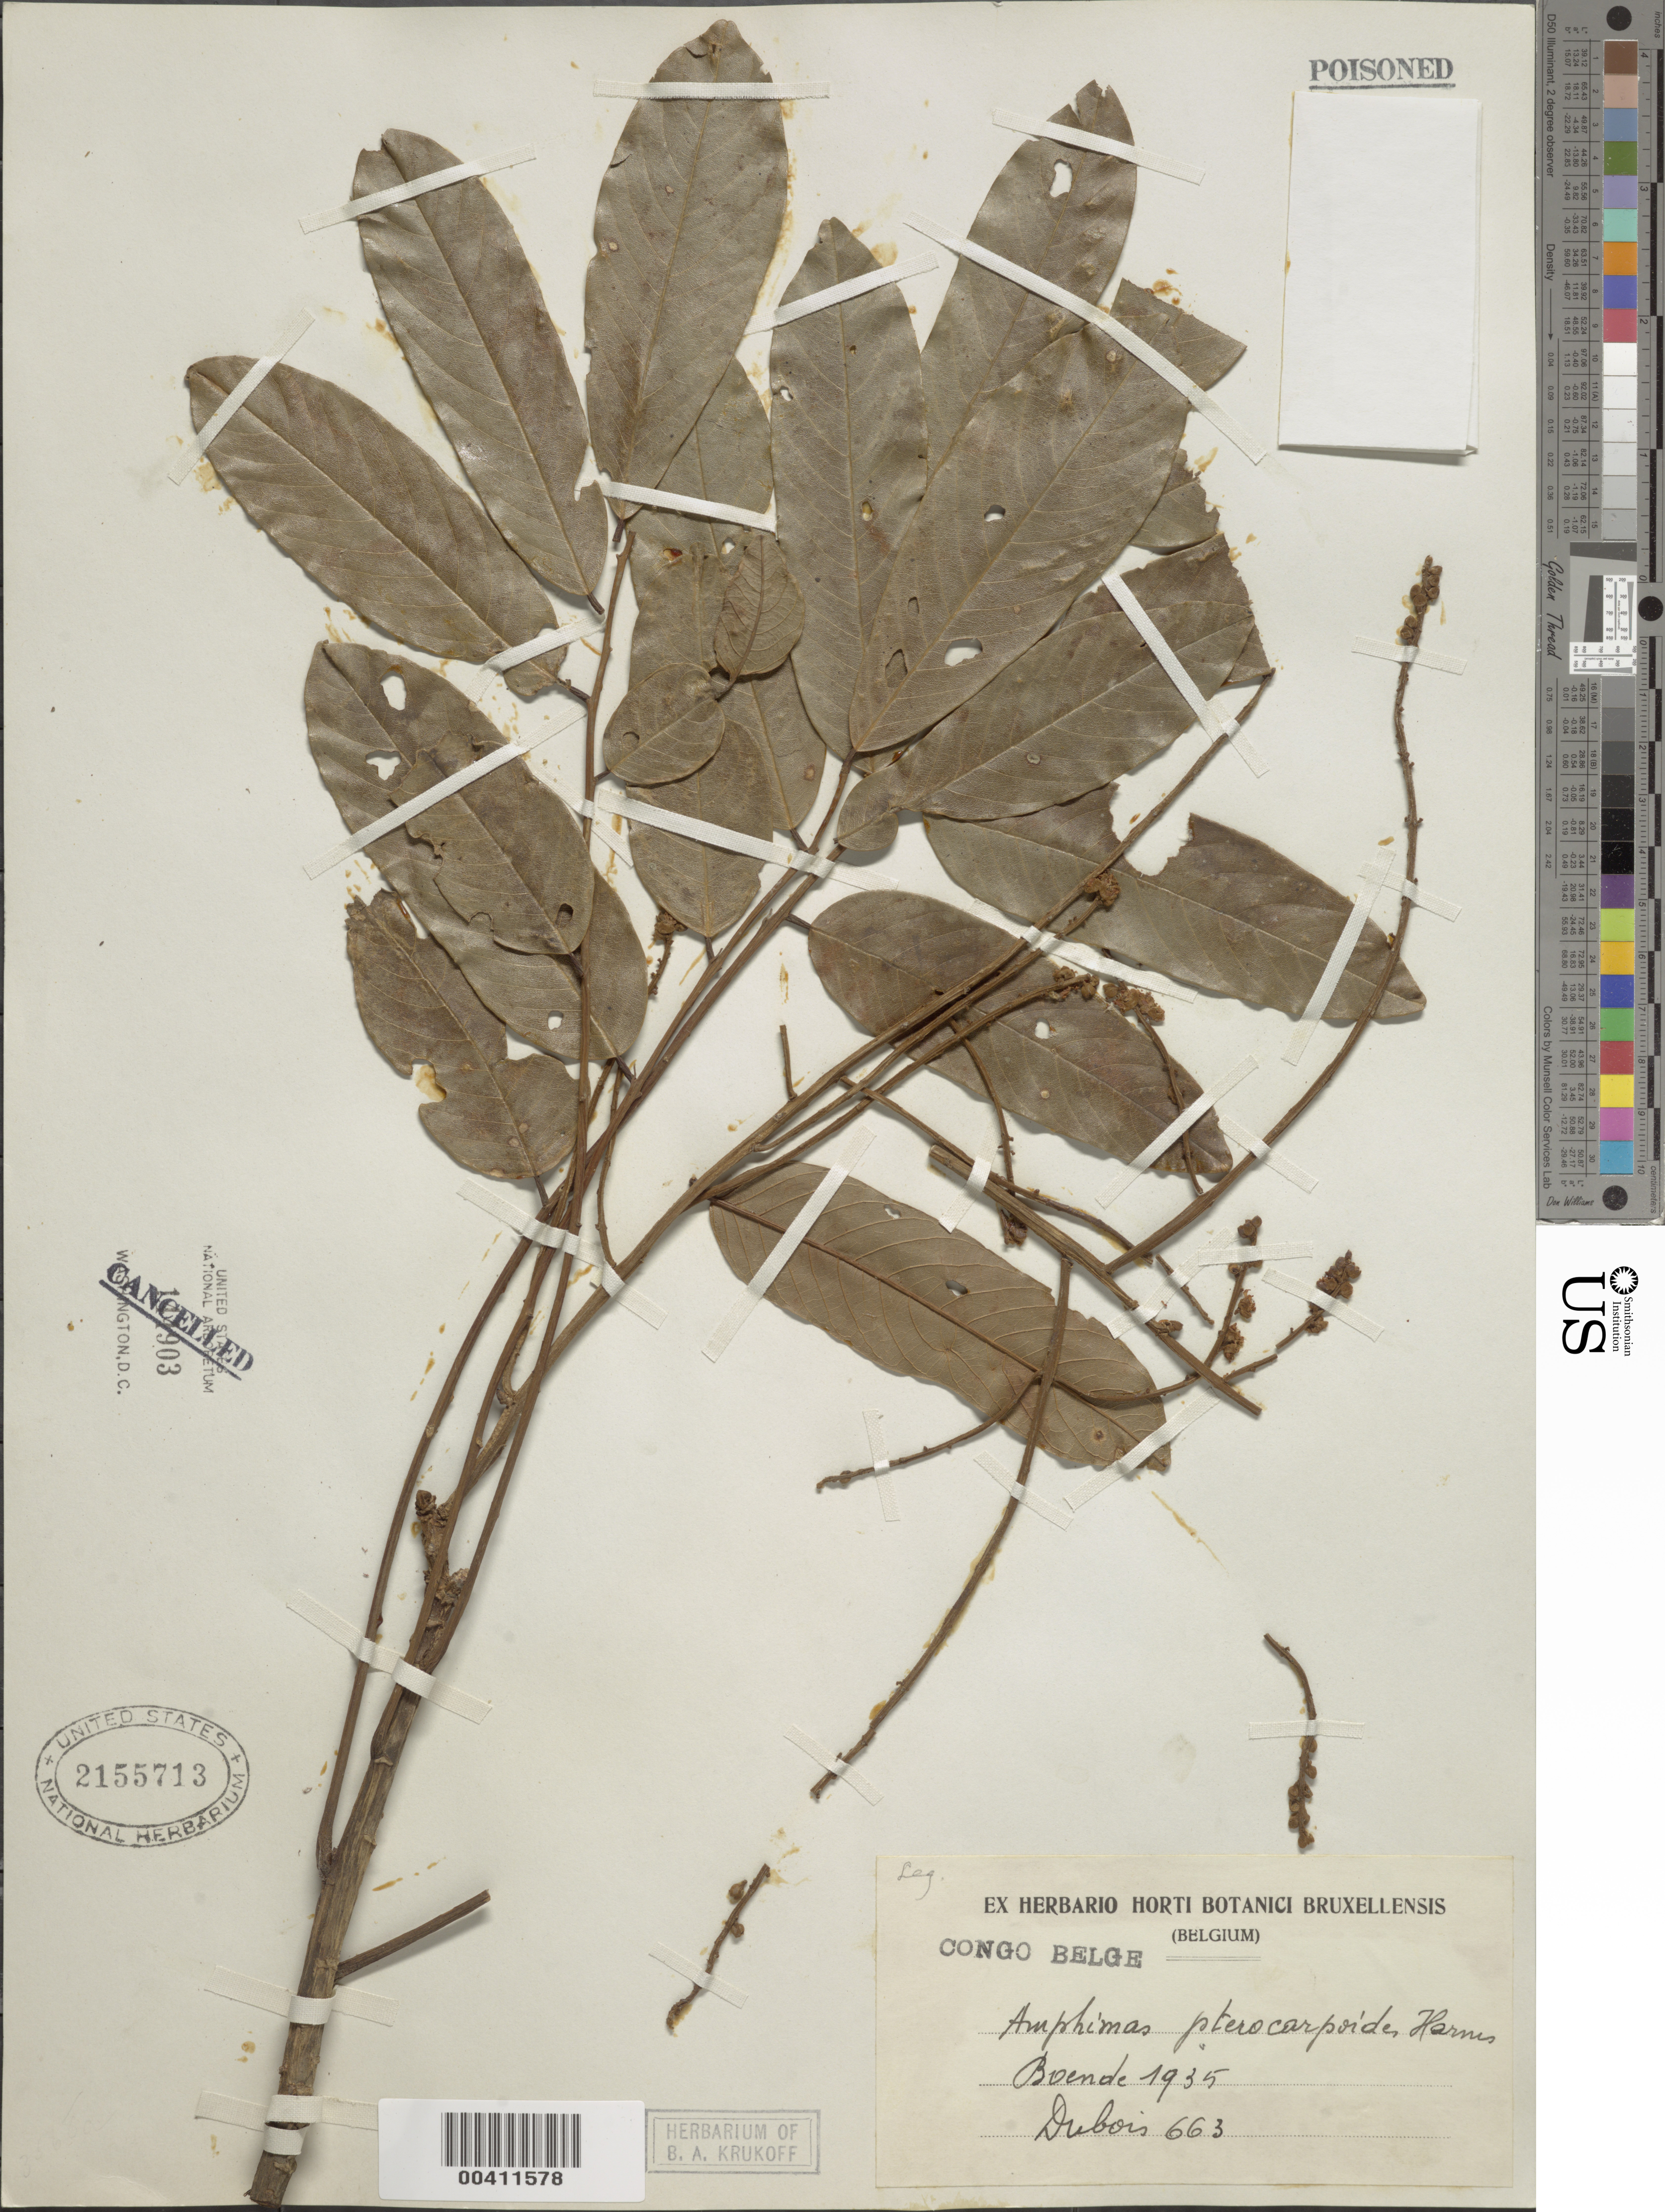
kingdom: Plantae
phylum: Tracheophyta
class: Magnoliopsida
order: Fabales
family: Fabaceae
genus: Amphimas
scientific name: Amphimas pterocarpoides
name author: Harms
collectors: -. Dubois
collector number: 663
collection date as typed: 1935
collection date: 1935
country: Congo, Democratic Republic of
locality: Boende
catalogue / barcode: US 2155713